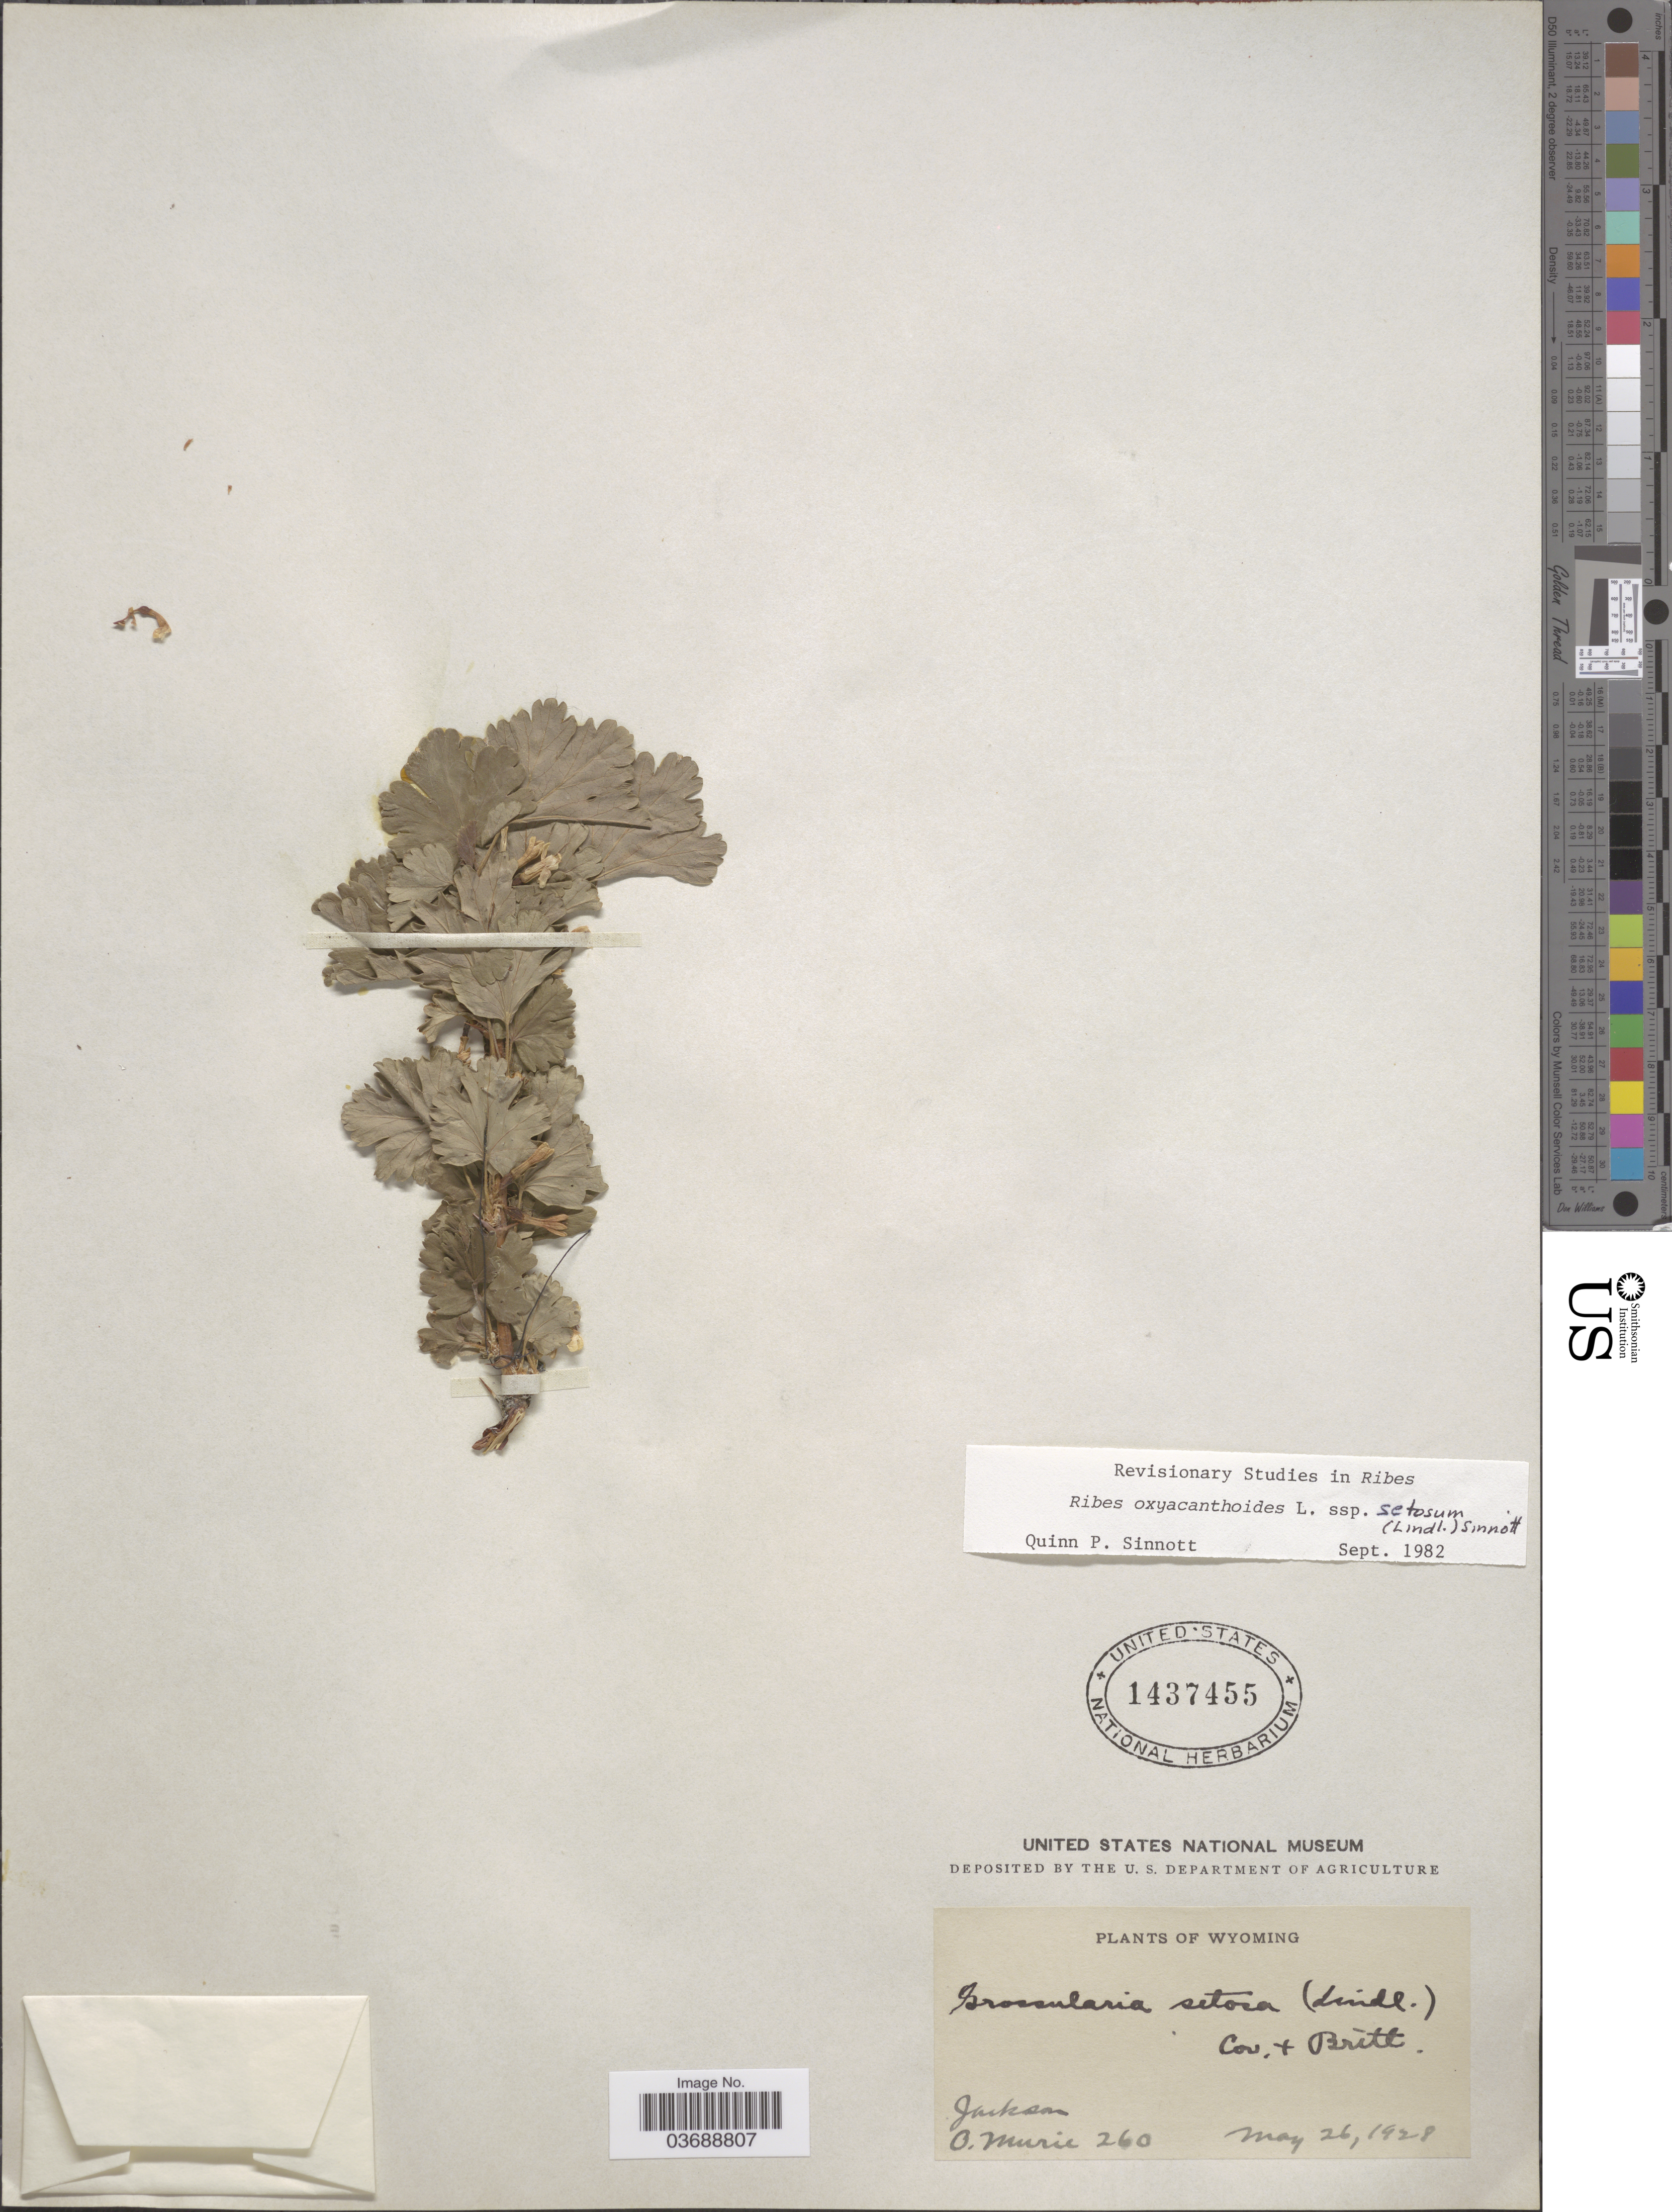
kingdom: Plantae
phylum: Tracheophyta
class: Magnoliopsida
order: Saxifragales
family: Grossulariaceae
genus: Ribes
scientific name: Ribes oxyacanthoides subsp. setosum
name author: (Lindl.) Q.P. Sinnott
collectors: O. Murie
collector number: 260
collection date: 1928-05-26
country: United States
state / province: Wyoming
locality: Jackson.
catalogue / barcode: US 1437455